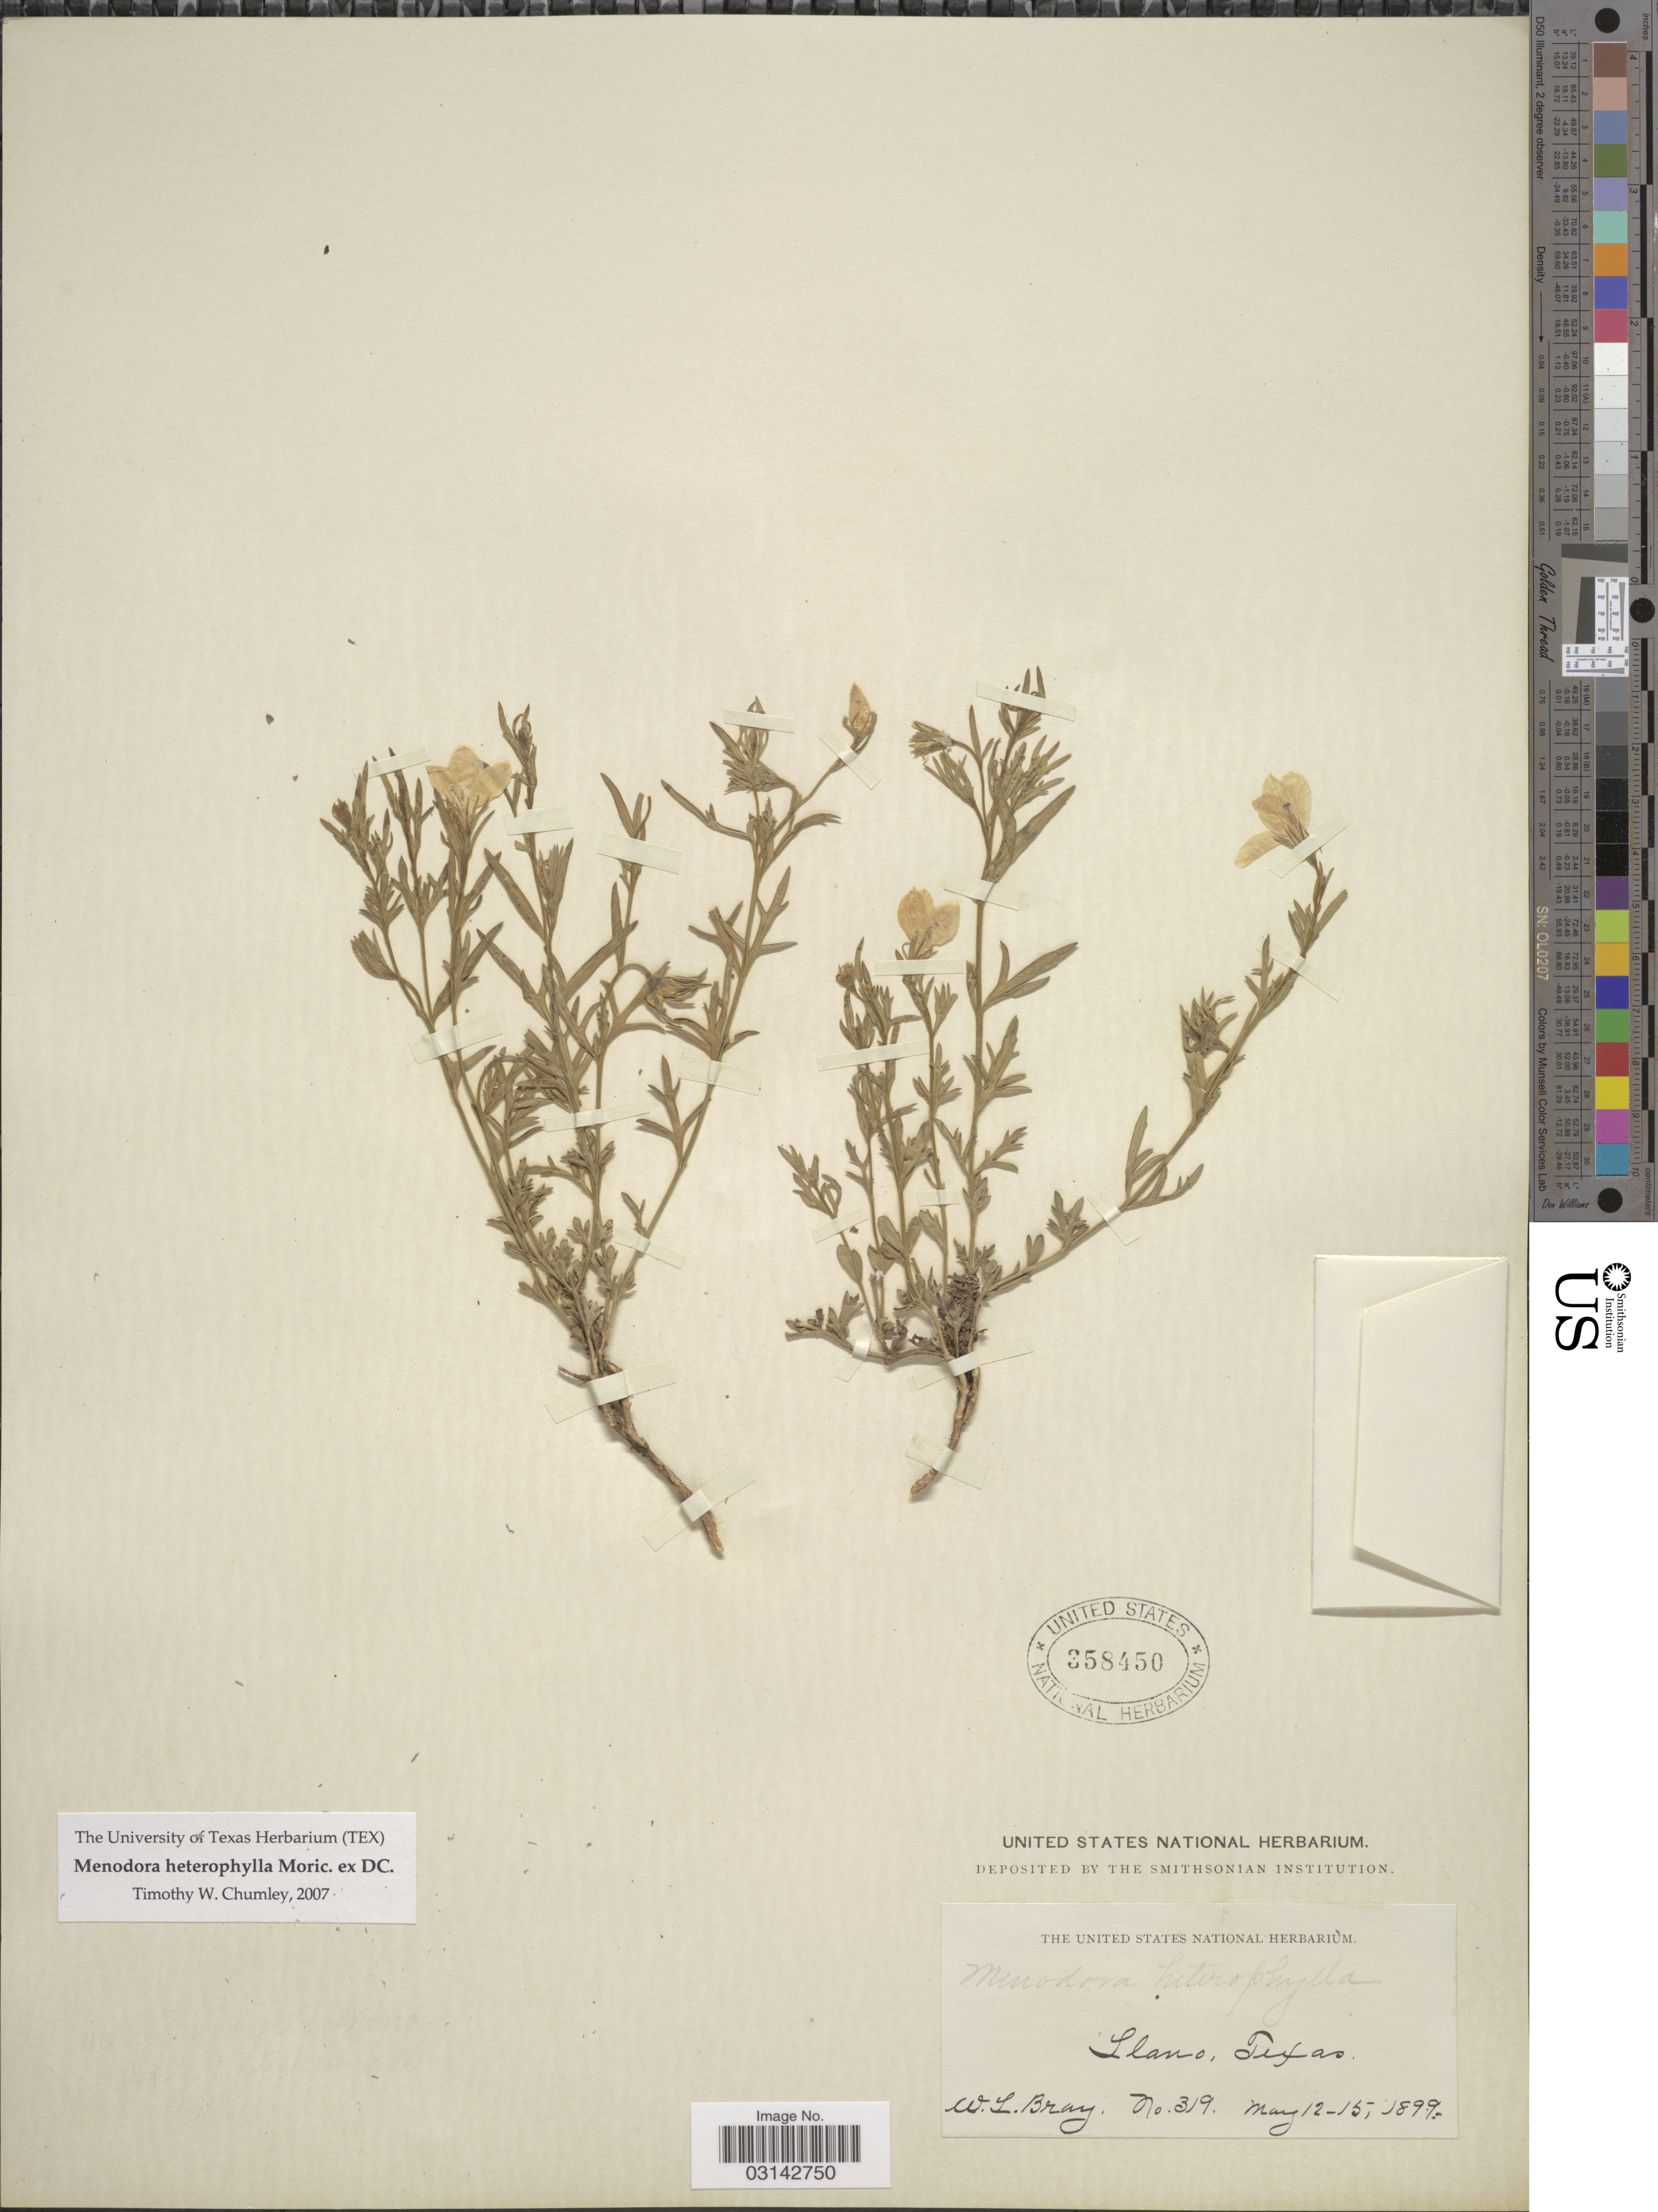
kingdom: Plantae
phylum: Tracheophyta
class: Magnoliopsida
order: Lamiales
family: Oleaceae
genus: Menodora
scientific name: Menodora heterophylla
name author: Moric. ex A. DC.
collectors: W. L. Bray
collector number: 319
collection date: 1899-05-12/1899-05-15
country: United States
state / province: Texas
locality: Llano.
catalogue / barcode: US 358450